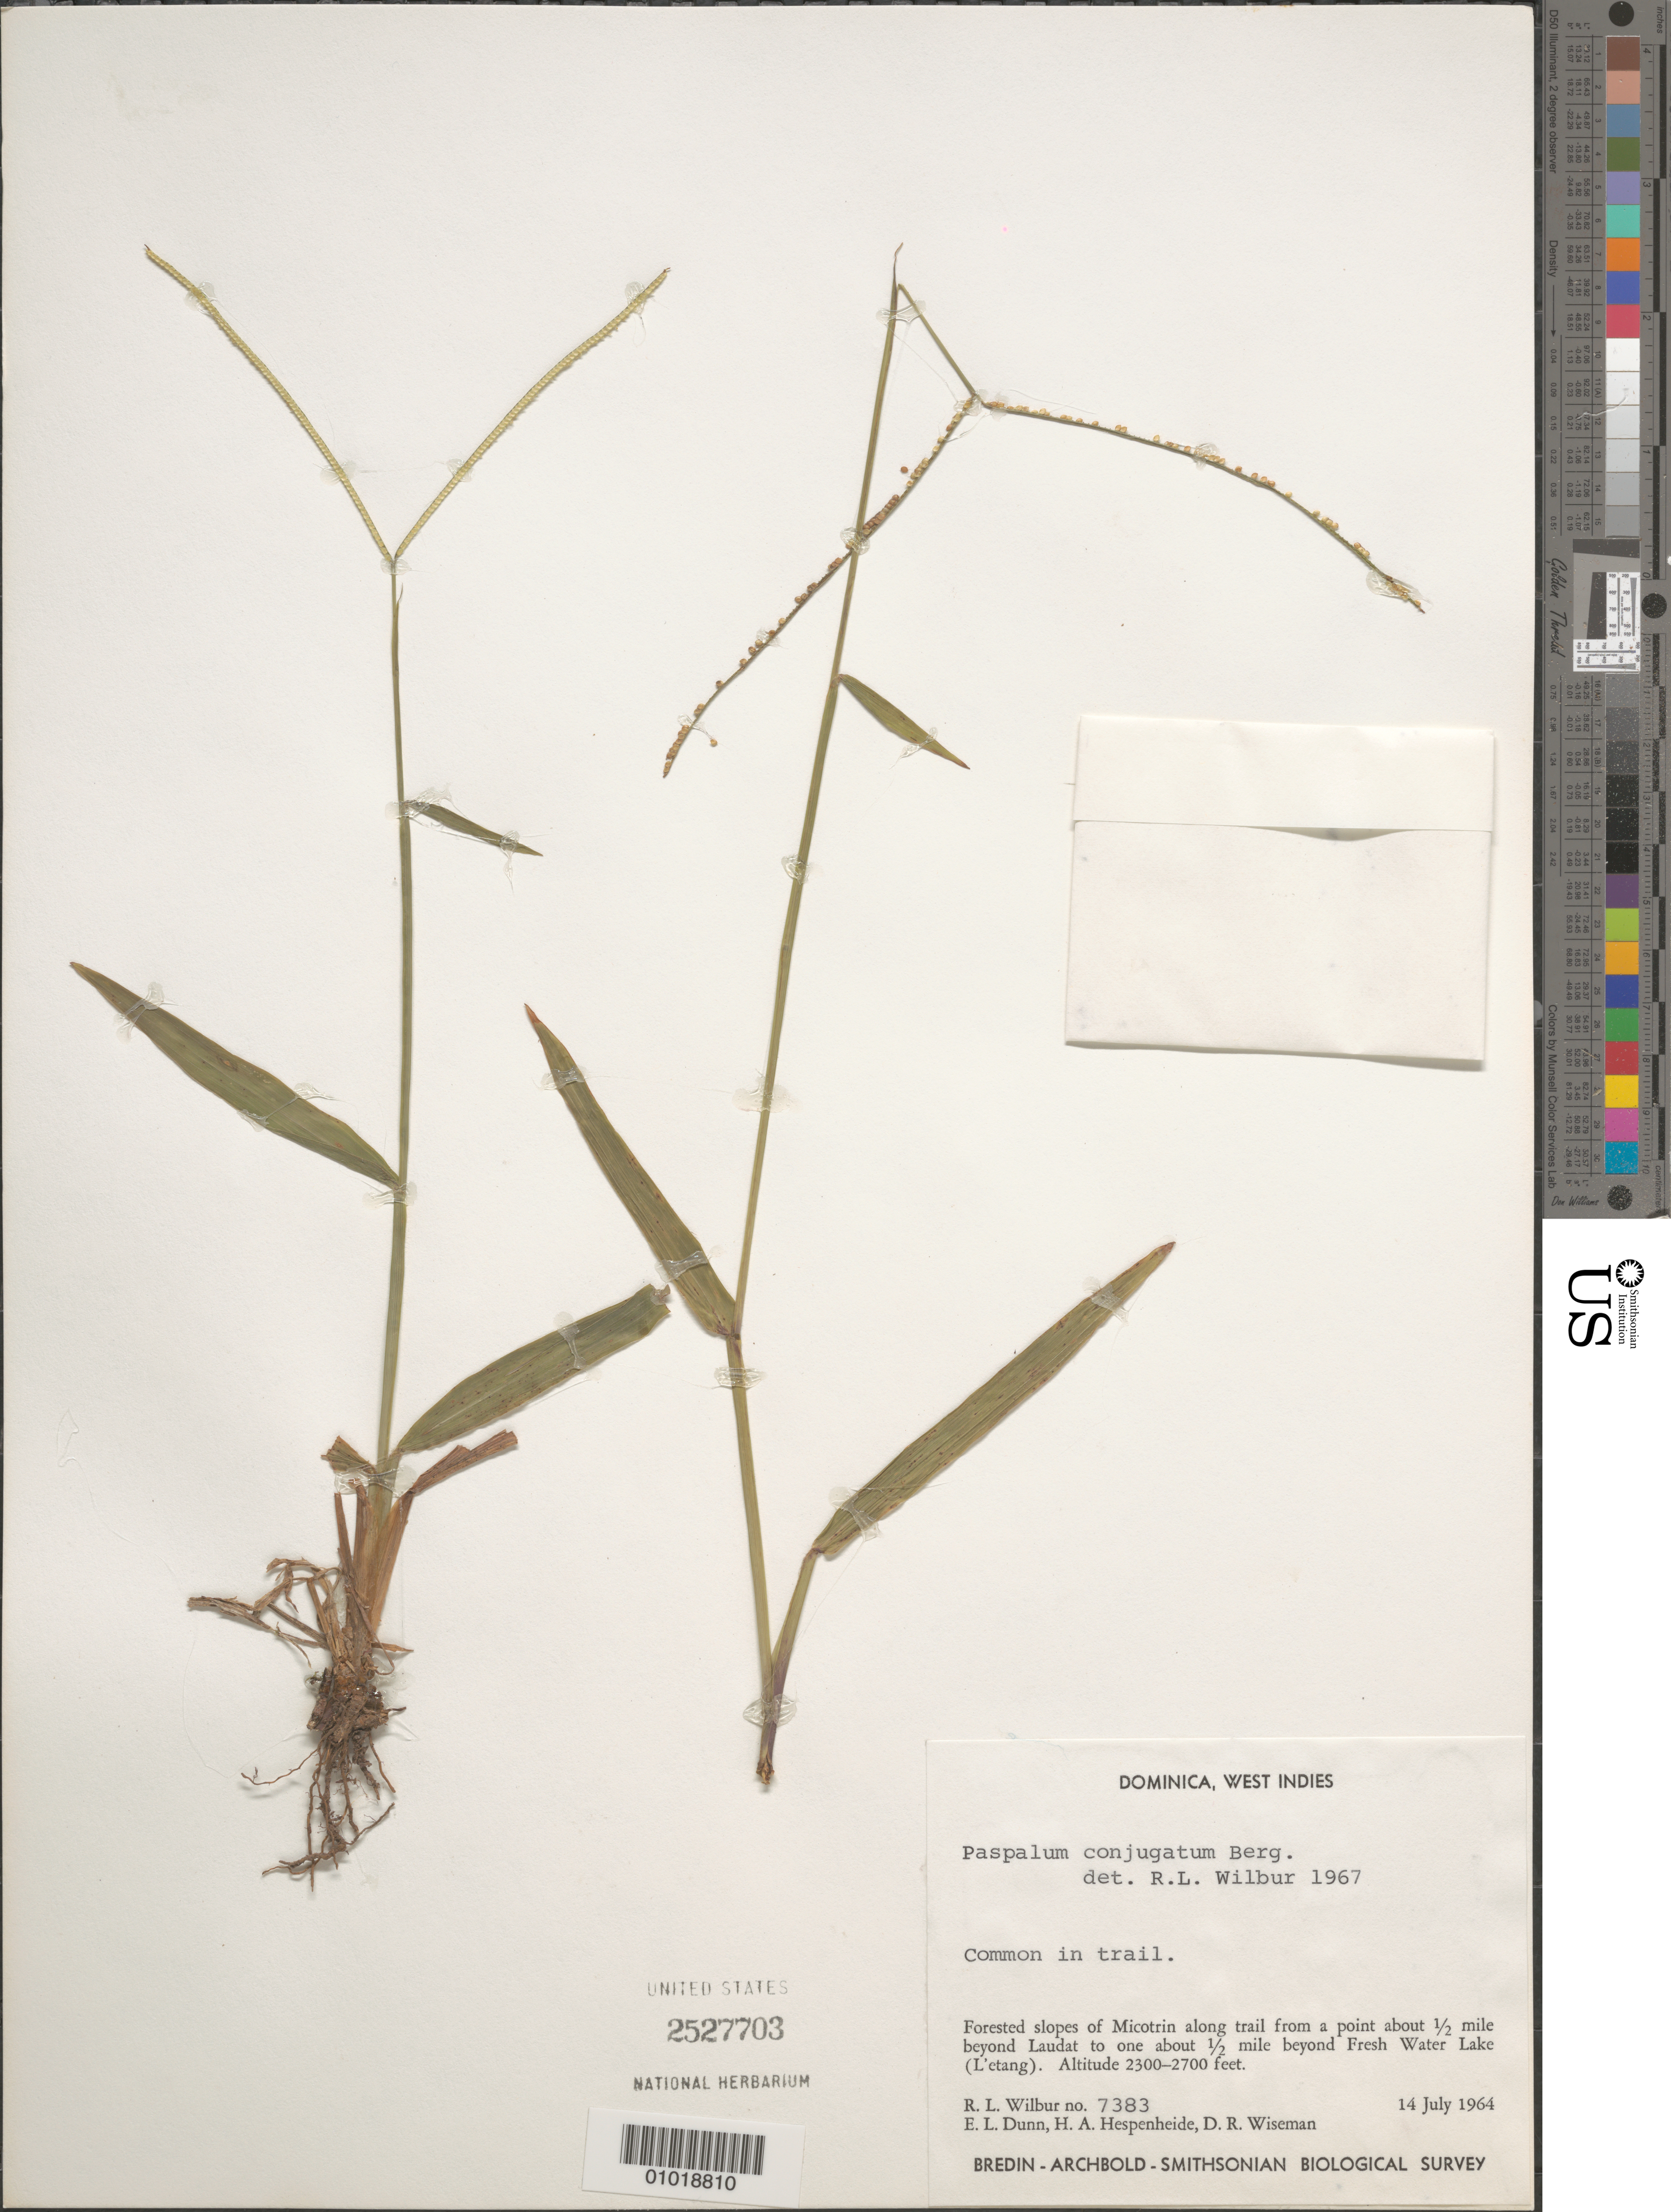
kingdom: Plantae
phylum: Tracheophyta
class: Liliopsida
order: Poales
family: Poaceae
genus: Paspalum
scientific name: Paspalum conjugatum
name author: P.J. Bergius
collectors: R. L. Wilbur, E. Dunn, H. A. Hespenheide & D. R. Wiseman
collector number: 7383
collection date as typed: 14 Jul 1964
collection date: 1964-07-14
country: Dominica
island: Dominica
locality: Forested slopes of Micotrin along trail from a point about 1/2 mi beyond Laudat to one about 1.2 mile beyond Fresh Water Lake (L'etang).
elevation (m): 701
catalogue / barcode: US 2527703